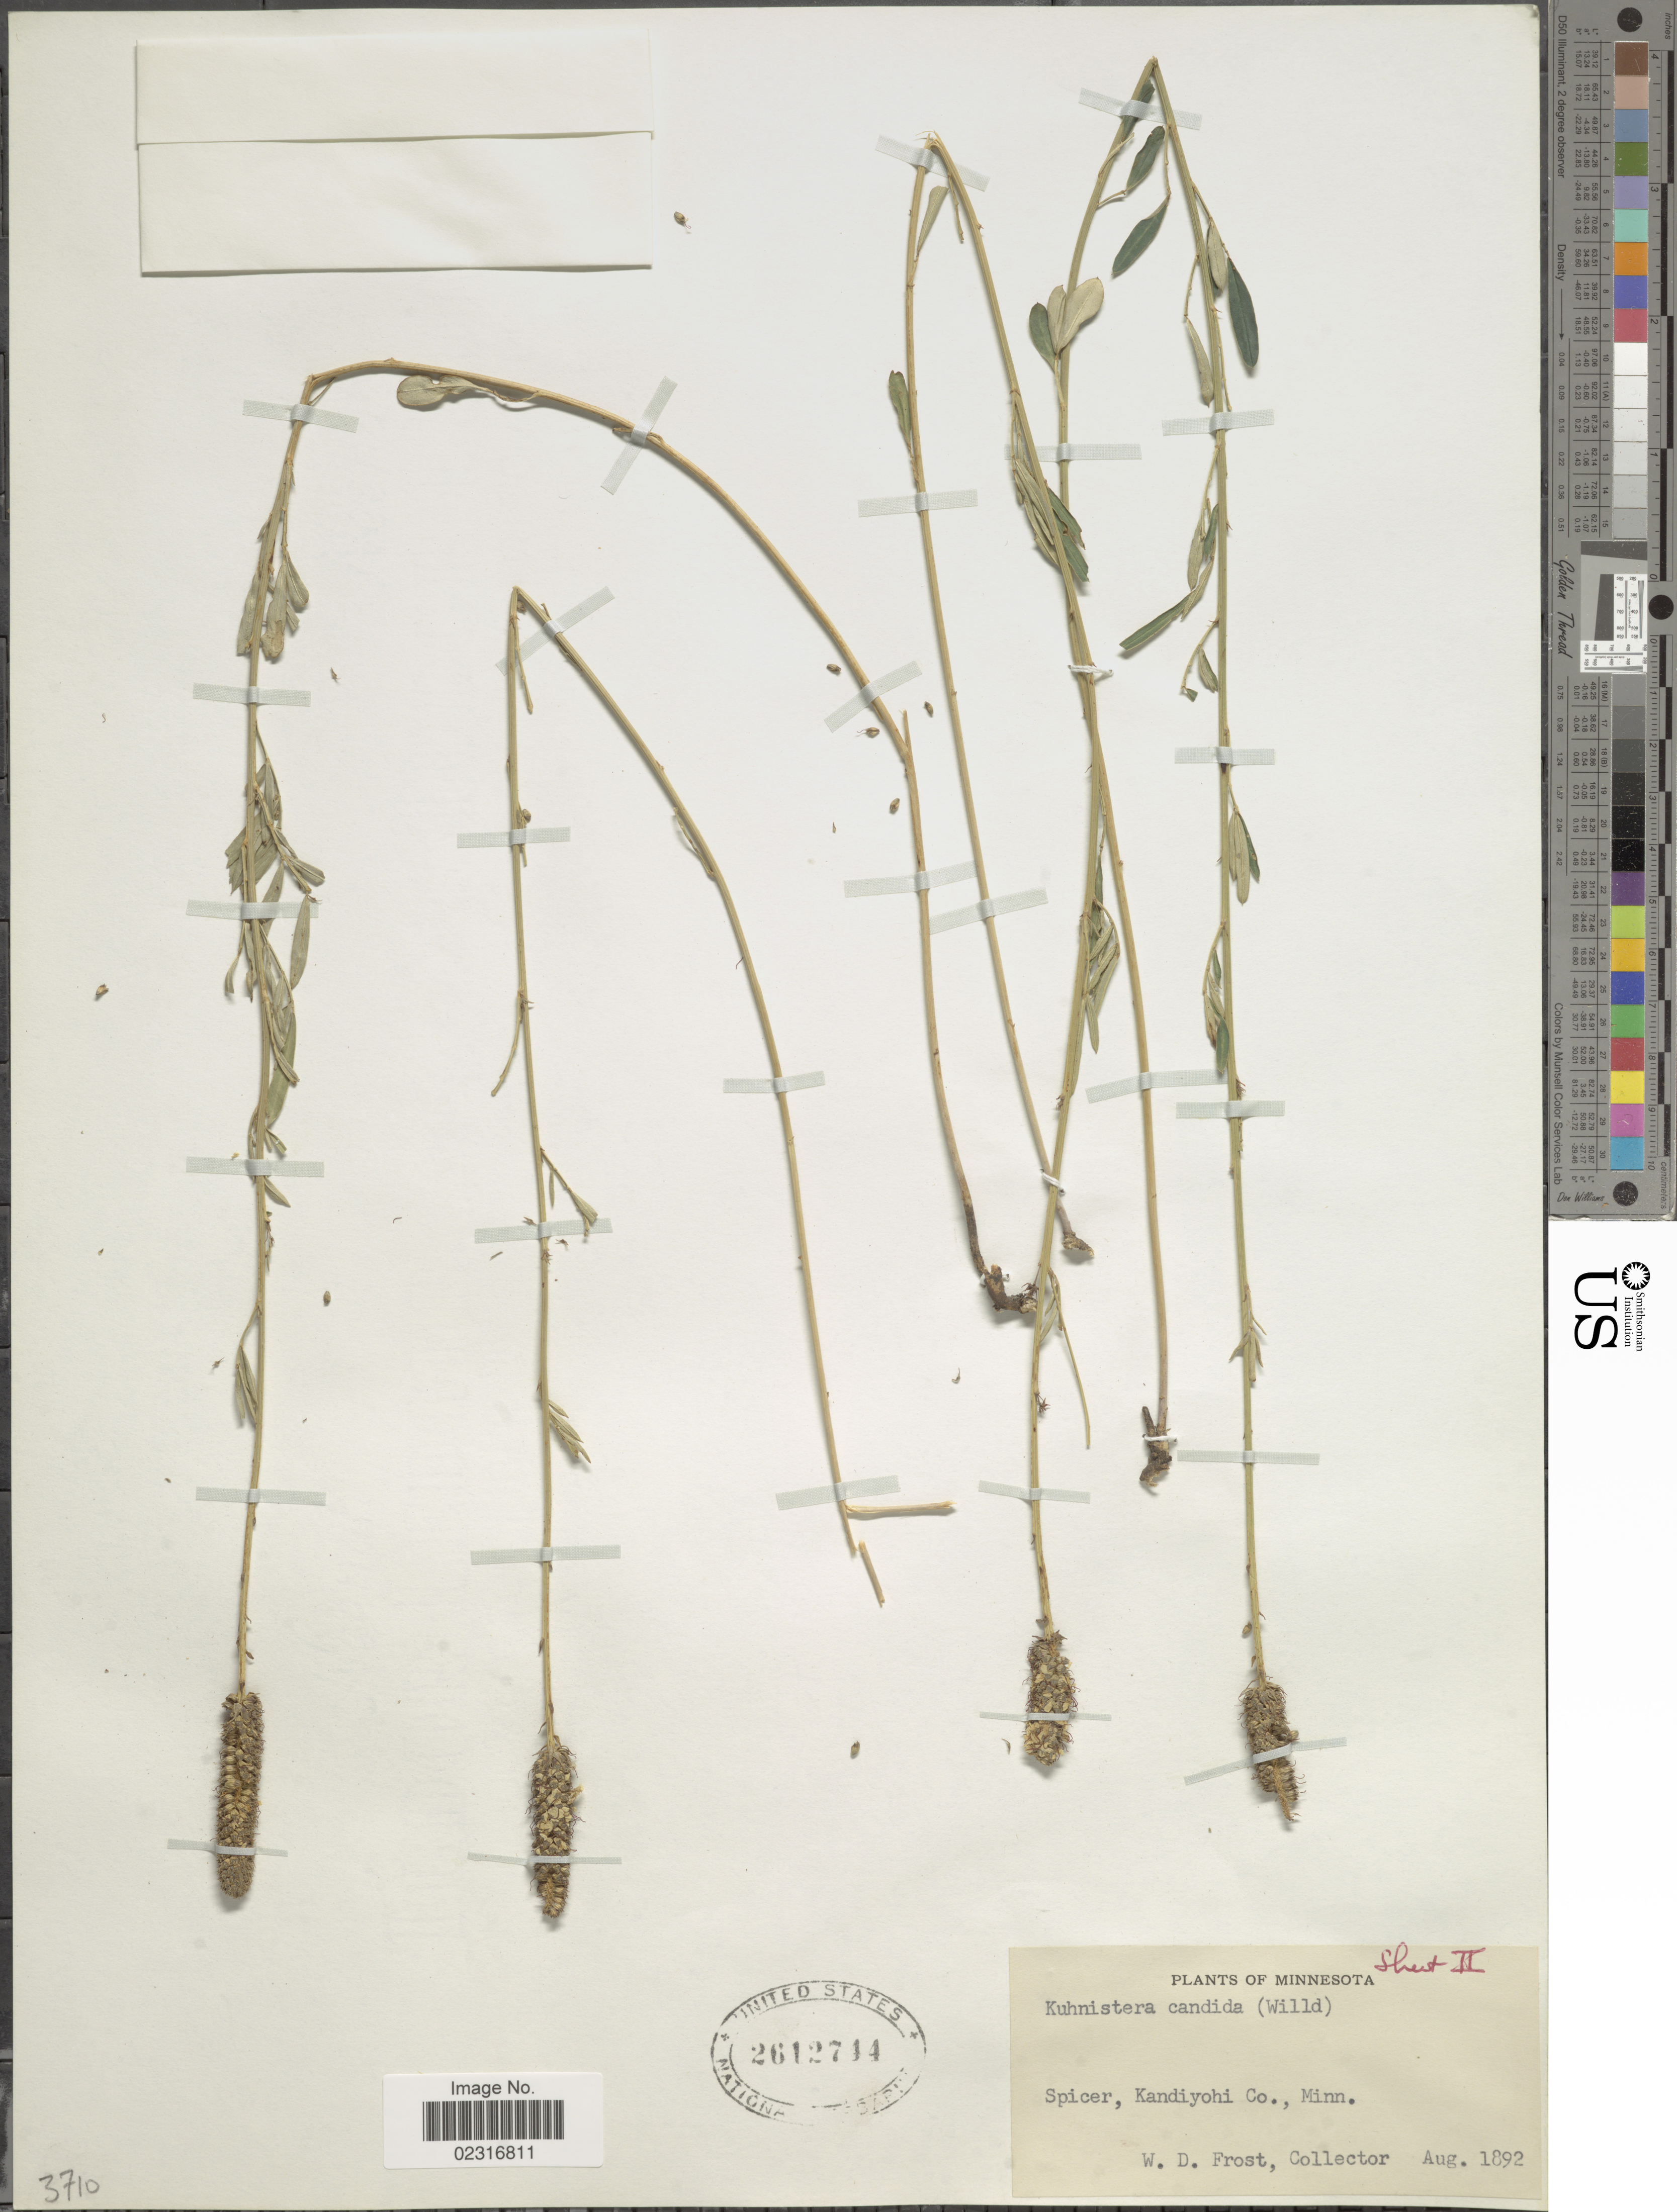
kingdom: Plantae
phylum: Tracheophyta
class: Magnoliopsida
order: Fabales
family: Fabaceae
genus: Dalea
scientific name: Dalea candida var. candida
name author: Michx. ex Willd.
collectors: W. Frost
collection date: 1892-08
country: United States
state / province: Minnesota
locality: Spicer, Kandiyohi Co., Minn.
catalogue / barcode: US 2612744